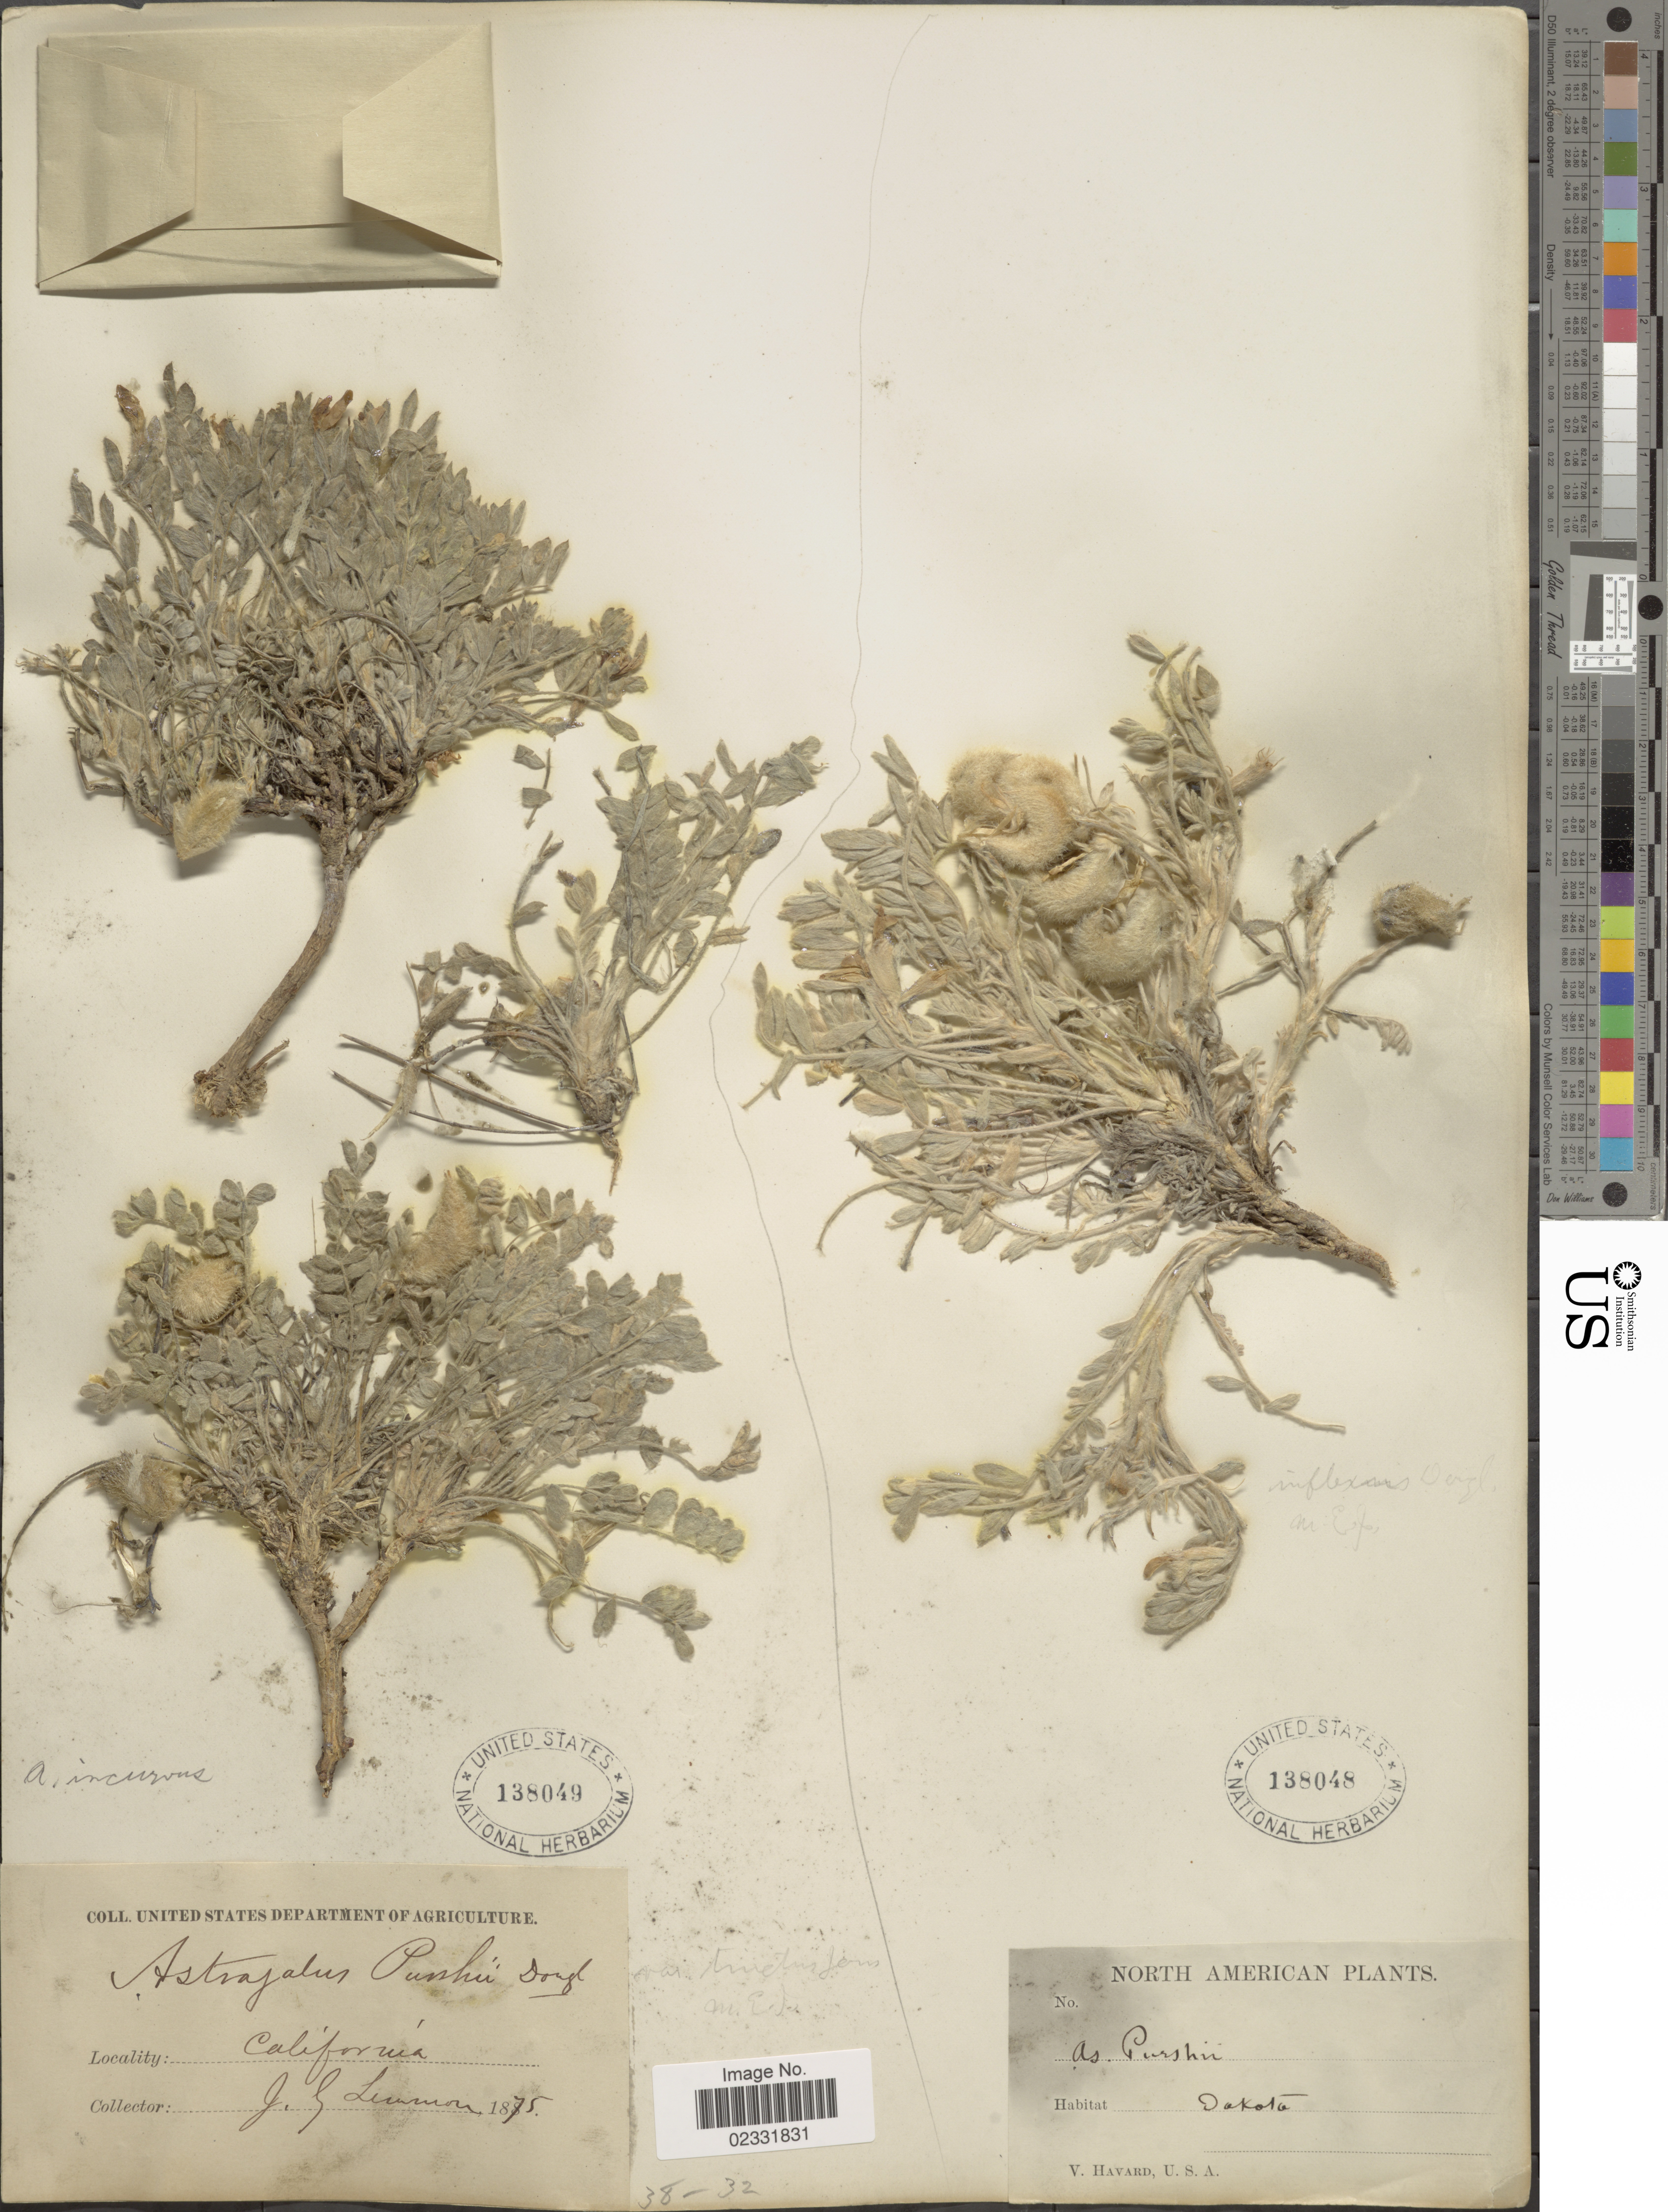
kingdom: Plantae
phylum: Tracheophyta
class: Magnoliopsida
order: Fabales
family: Fabaceae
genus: Astragalus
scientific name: Astragalus incurvus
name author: Desf.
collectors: V. Havard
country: United States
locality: Dakota, North American Plants.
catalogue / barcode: US 138048